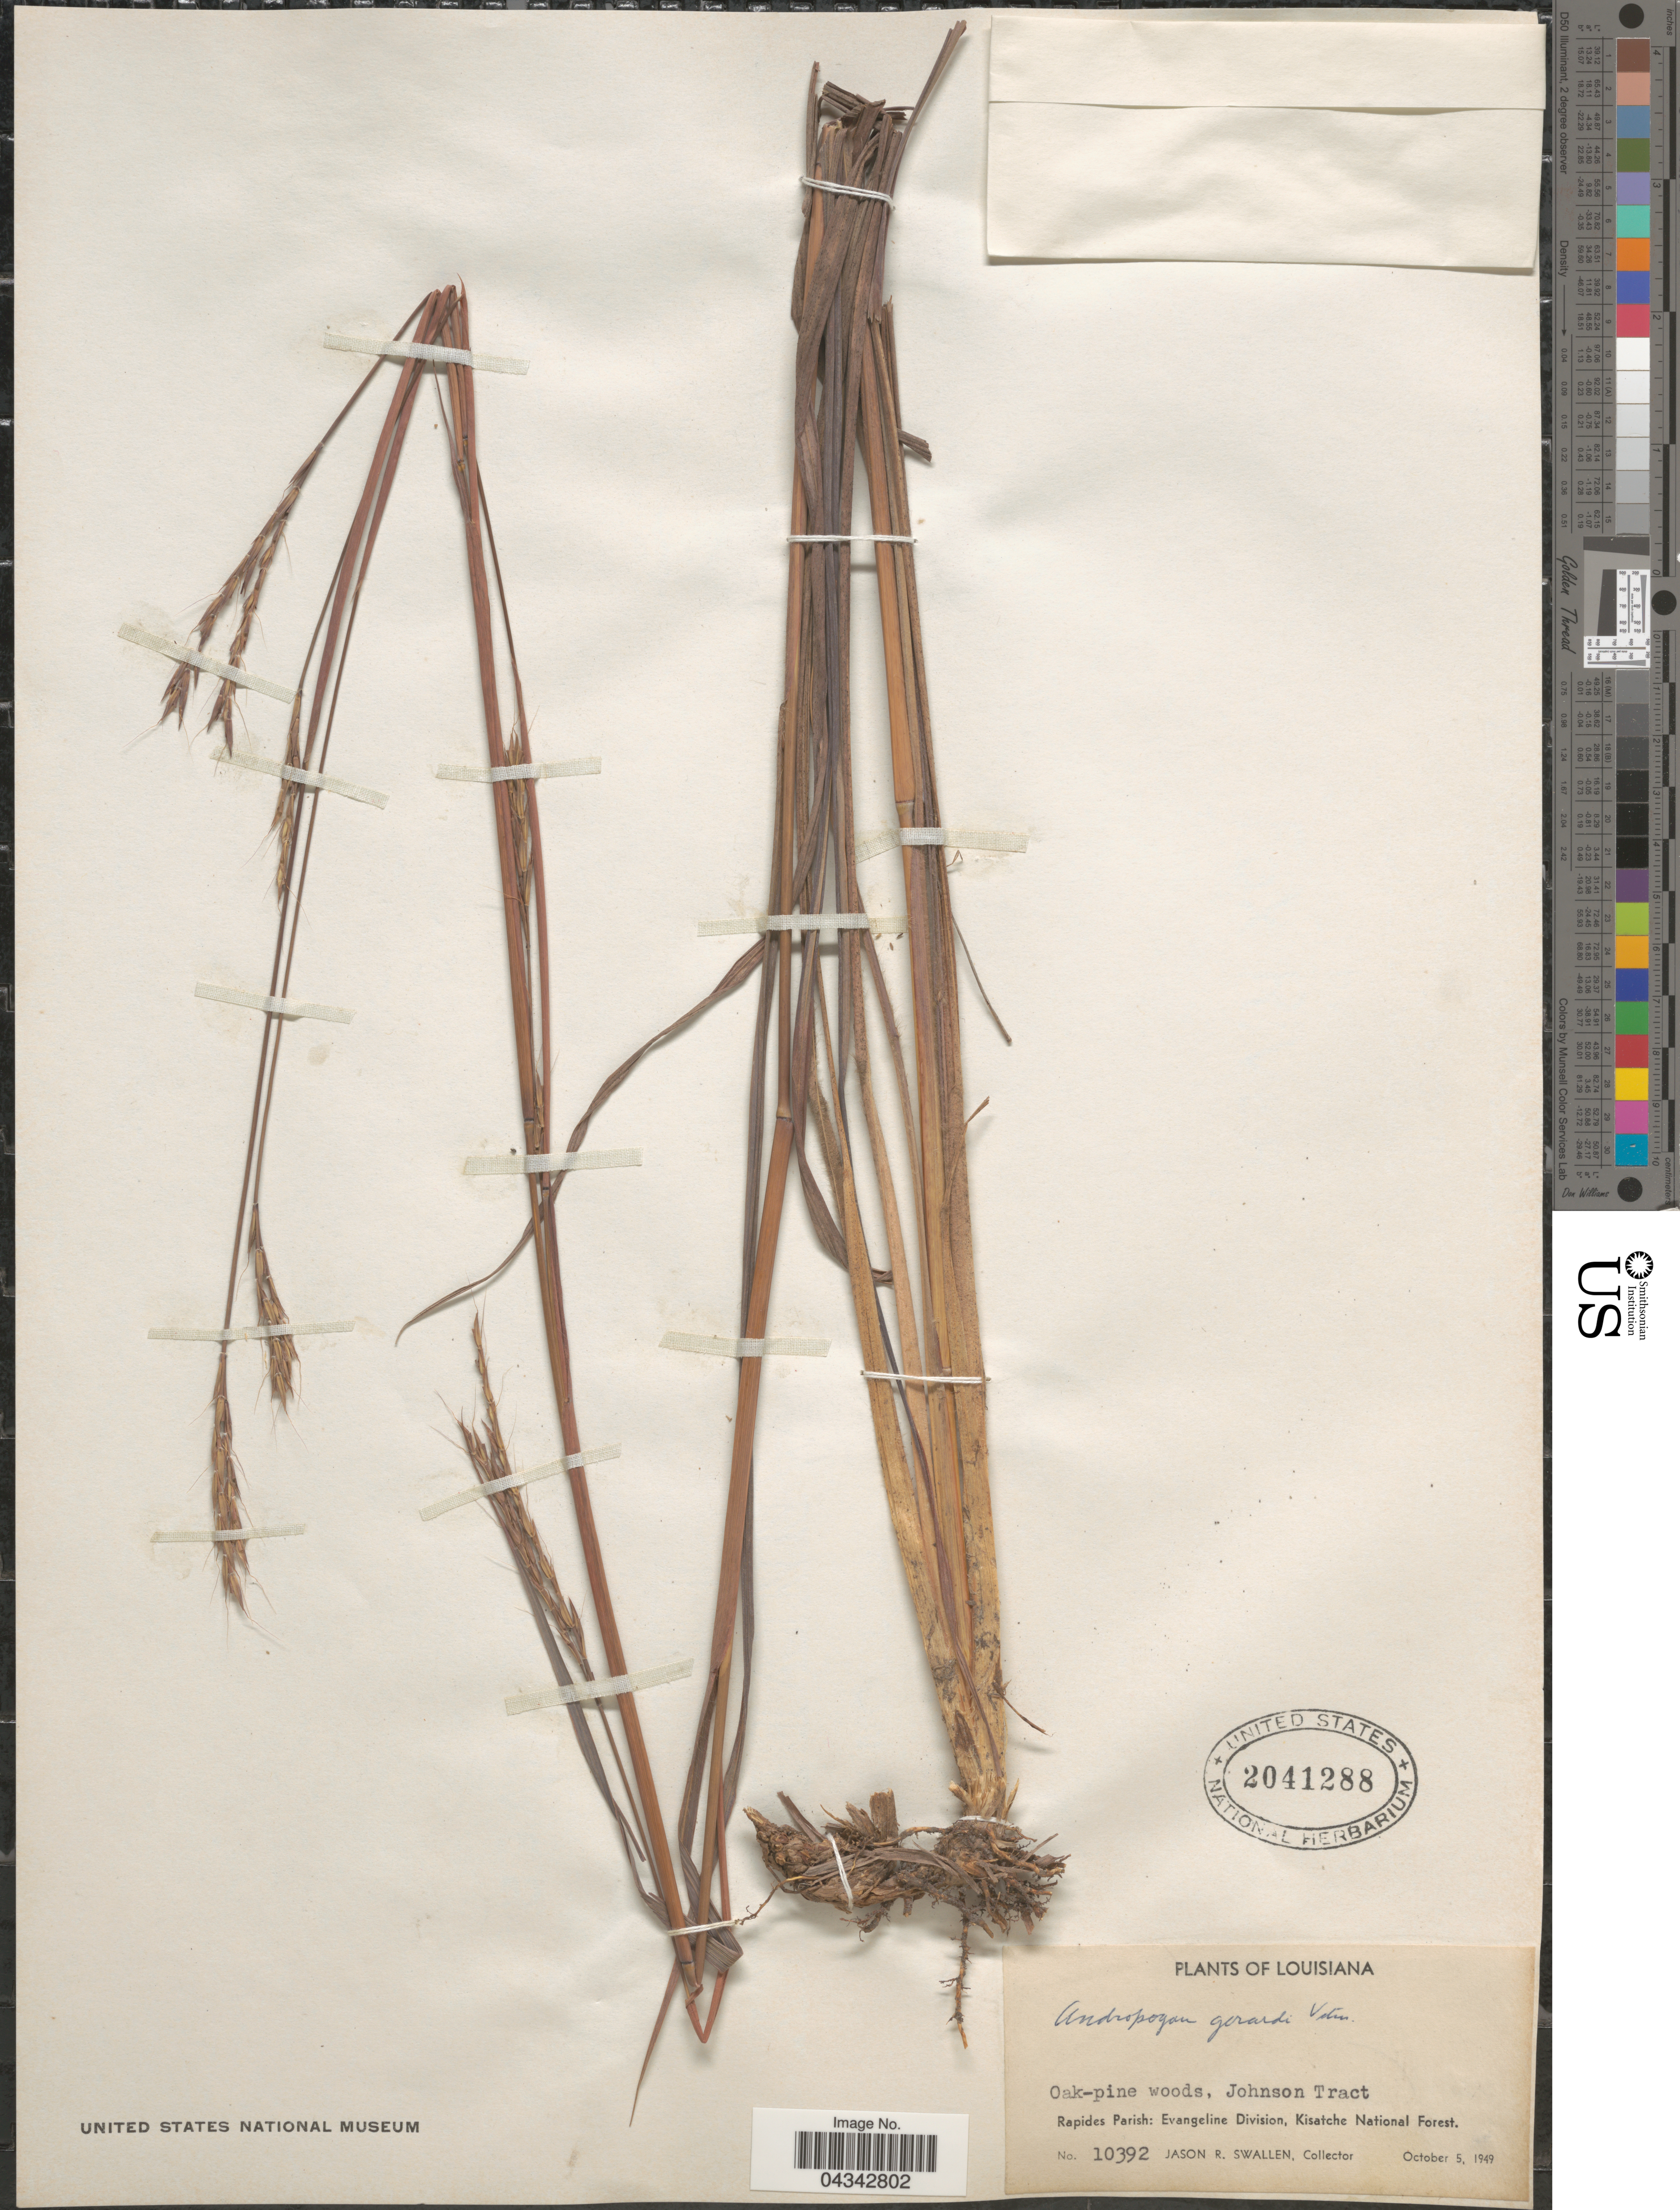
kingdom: Plantae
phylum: Tracheophyta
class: Liliopsida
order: Poales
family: Poaceae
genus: Andropogon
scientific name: Andropogon gerardii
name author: Vitman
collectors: J. R. Swallen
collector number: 10392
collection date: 1949-10-05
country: United States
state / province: Louisiana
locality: Johnson Tract. Rapides Parish: Evangeline Division, Kisatche National Forest.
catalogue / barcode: US 2041288